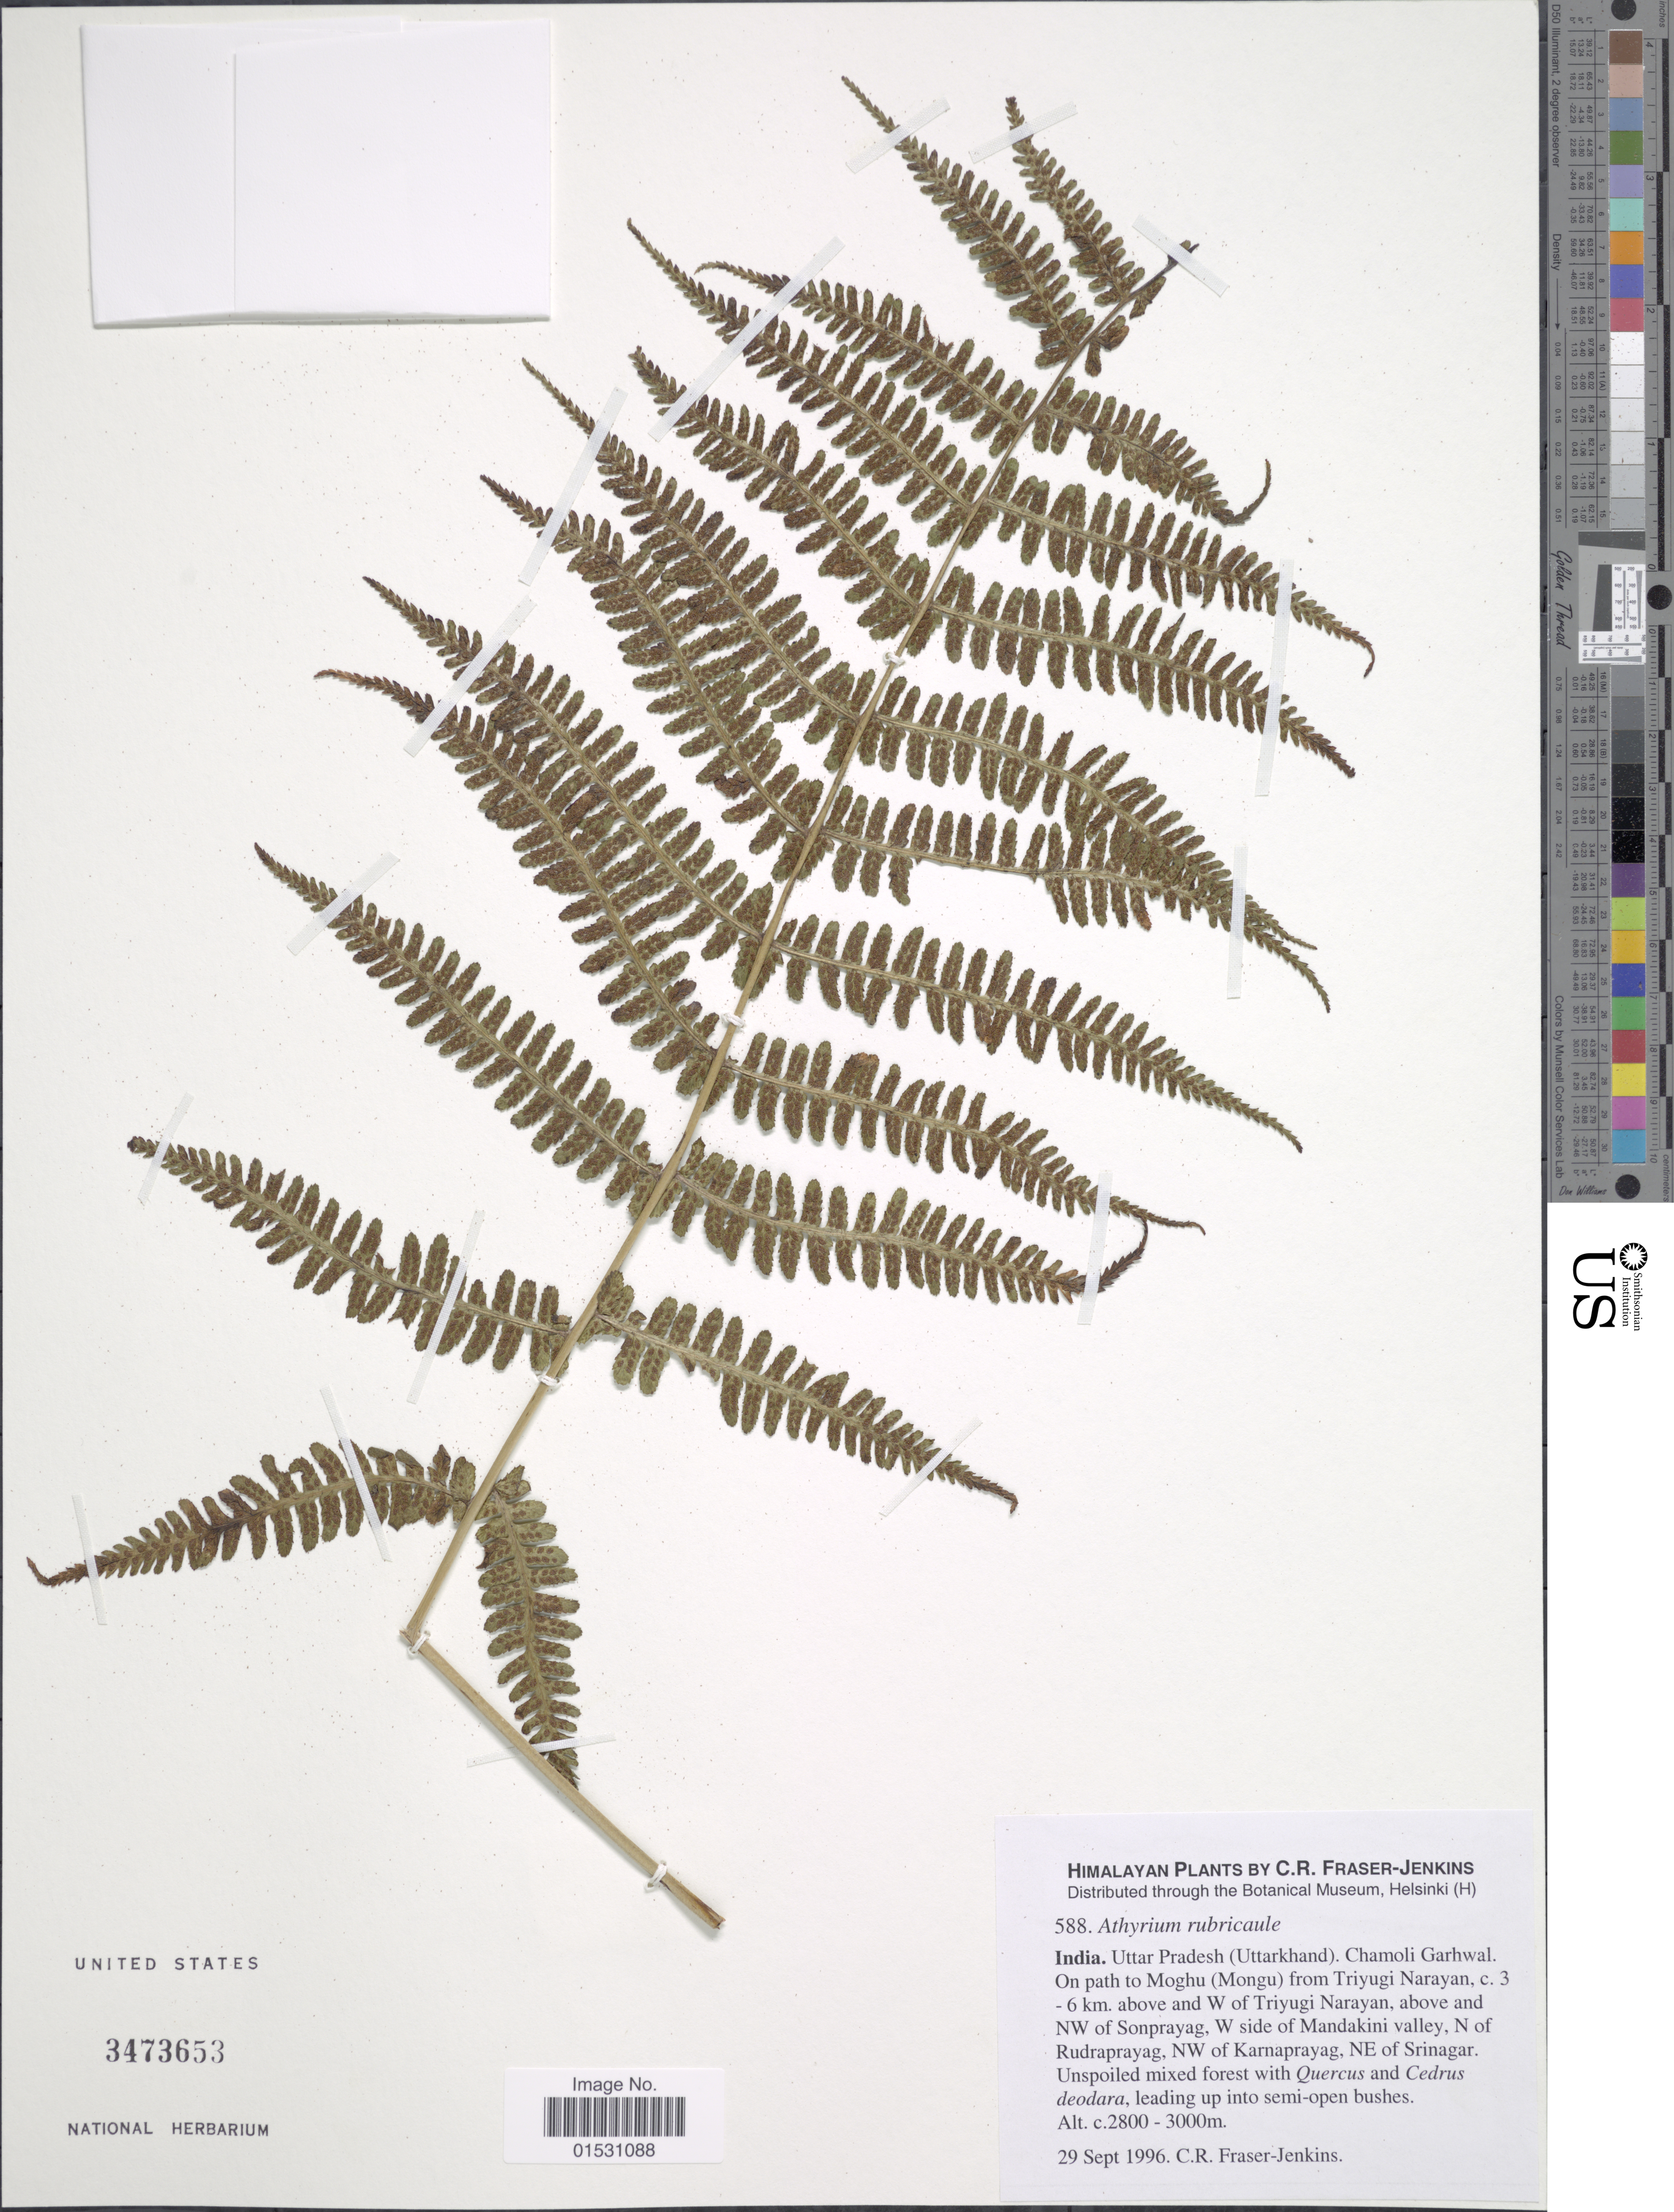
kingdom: Plantae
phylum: Tracheophyta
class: Polypodiopsida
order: Polypodiales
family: Athyriaceae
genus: Athyrium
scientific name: Athyrium rubricaule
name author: (Edgew. ex C.B. Clarke) Bir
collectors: C. R. Fraser-Jenkins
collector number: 588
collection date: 1996-09-29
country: India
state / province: Uttar Pradesh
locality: Himalayan, Uttar Pradesh (Uttarkhand). Chamoli Garhwal. On path to Moghu (Mongu) from Triyugi Narayan, c. 3 - 6 km. above and W of Triyugi Narayan, above and NW of Sonprayag, W side of Mandakini valley, N of Rudraprayag, NW of Karnaprayag, NE of Srinagar.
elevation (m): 2800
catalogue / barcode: US 3473653